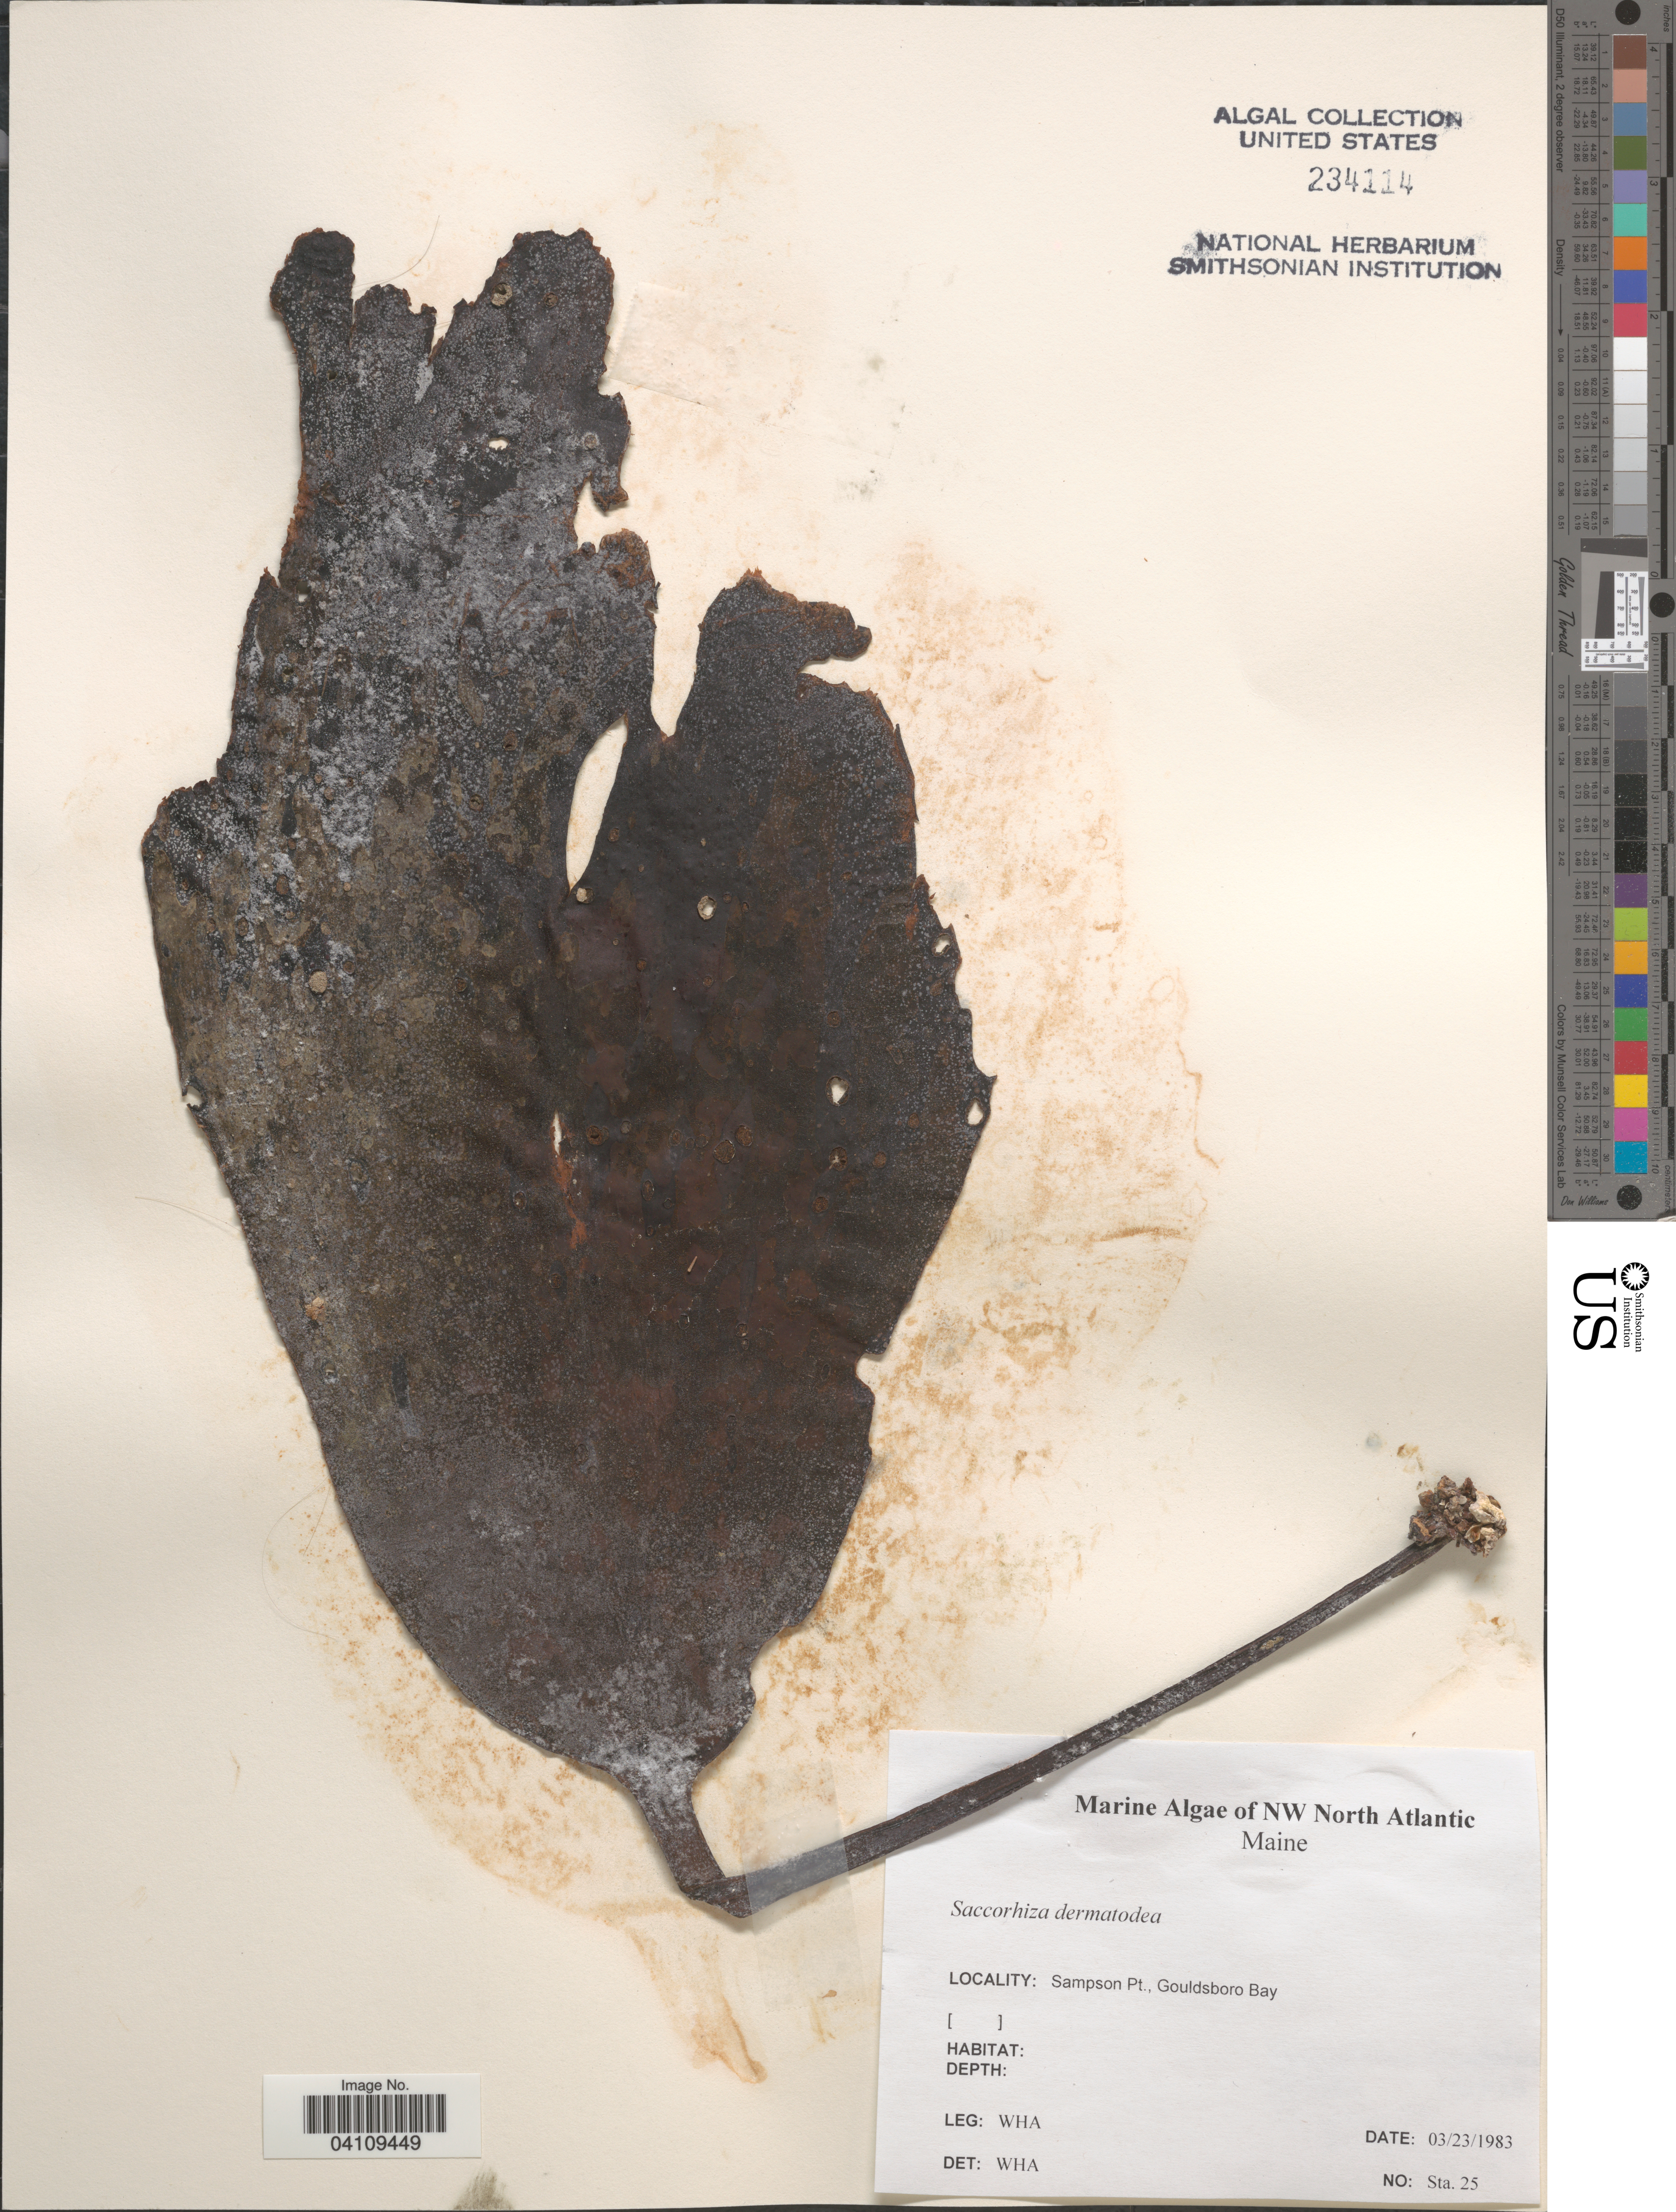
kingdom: Chromista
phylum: Foraminifera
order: Astrorhizida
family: Hyperamminidae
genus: Saccorhiza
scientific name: Saccorhiza dermatodea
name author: (Bach. Pyl.) J. Agardh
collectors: W. H. Adey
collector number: Sta. 25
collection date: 1983-03-23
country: United States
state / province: Maine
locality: NW North Atlantic. Sampson Pt., Gouldsboro Bay.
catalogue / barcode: US 234114